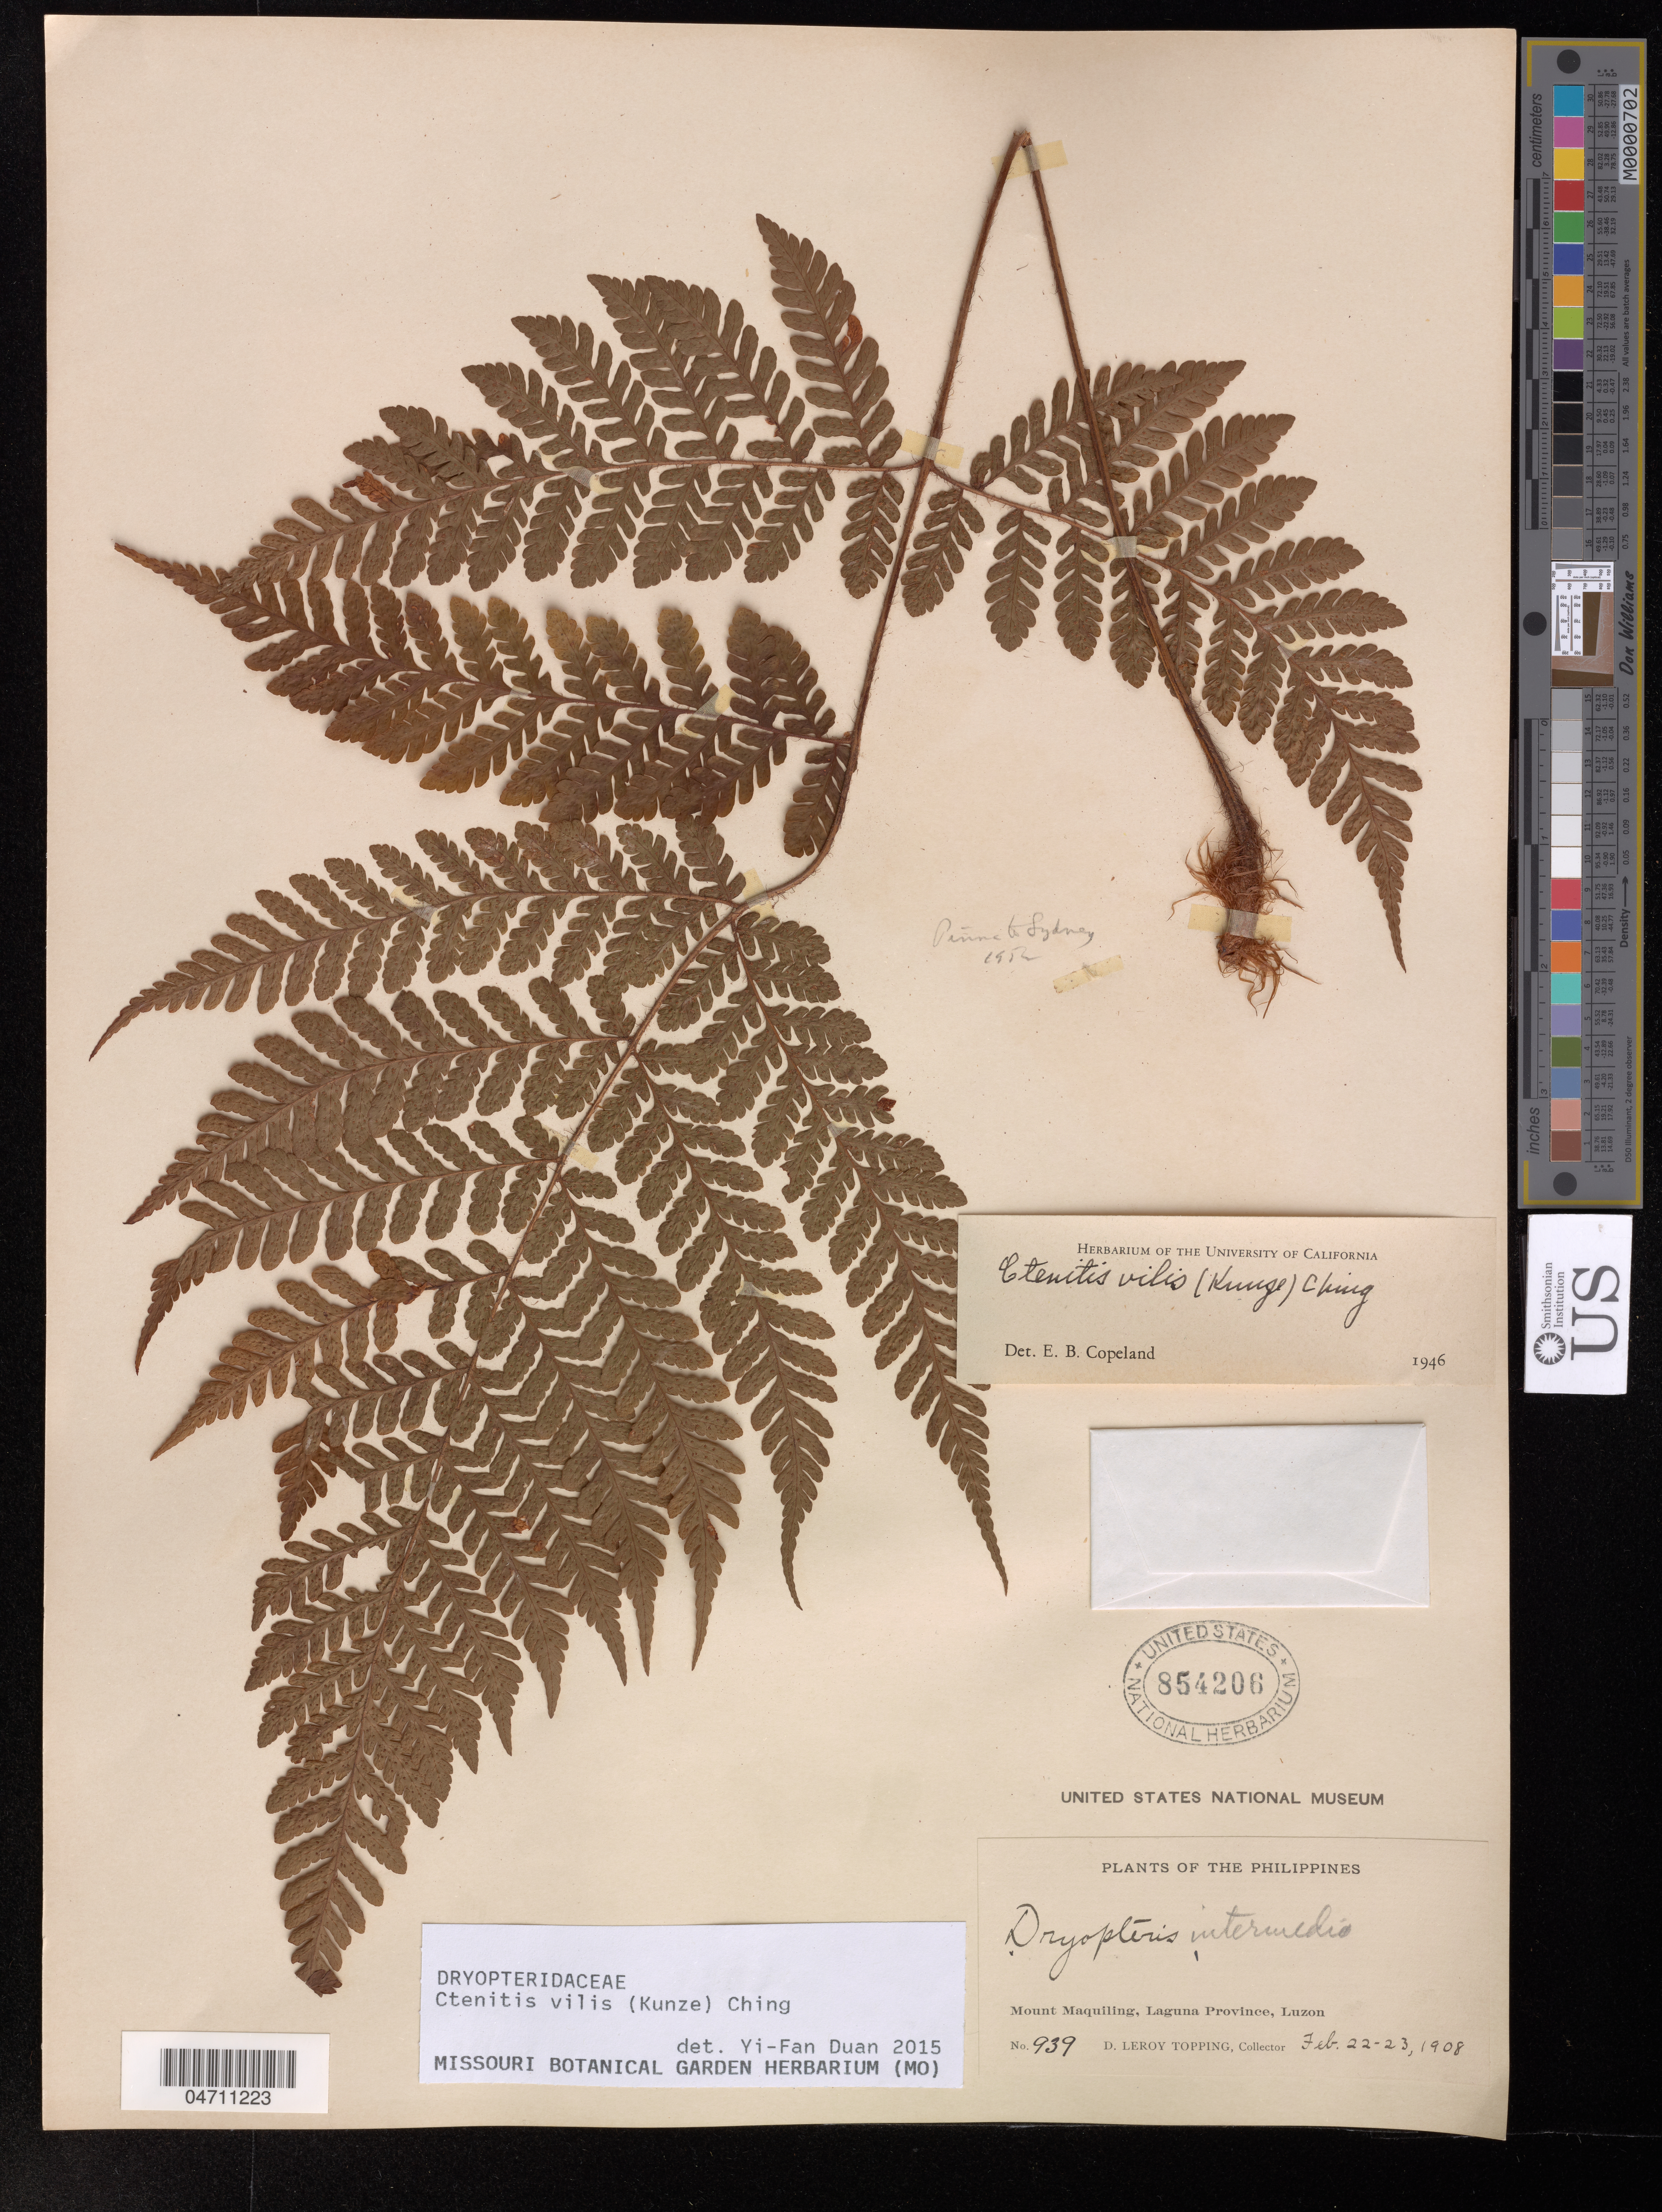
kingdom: Plantae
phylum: Tracheophyta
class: Polypodiopsida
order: Polypodiales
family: Dryopteridaceae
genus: Ctenitis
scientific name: Ctenitis vilis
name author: (Kunze) Ching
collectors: D. L. Topping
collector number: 939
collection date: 1908-02-22/1908-02-23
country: Philippines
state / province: Central Luzon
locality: Mount Maquiling, Laguna.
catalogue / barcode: US 854206